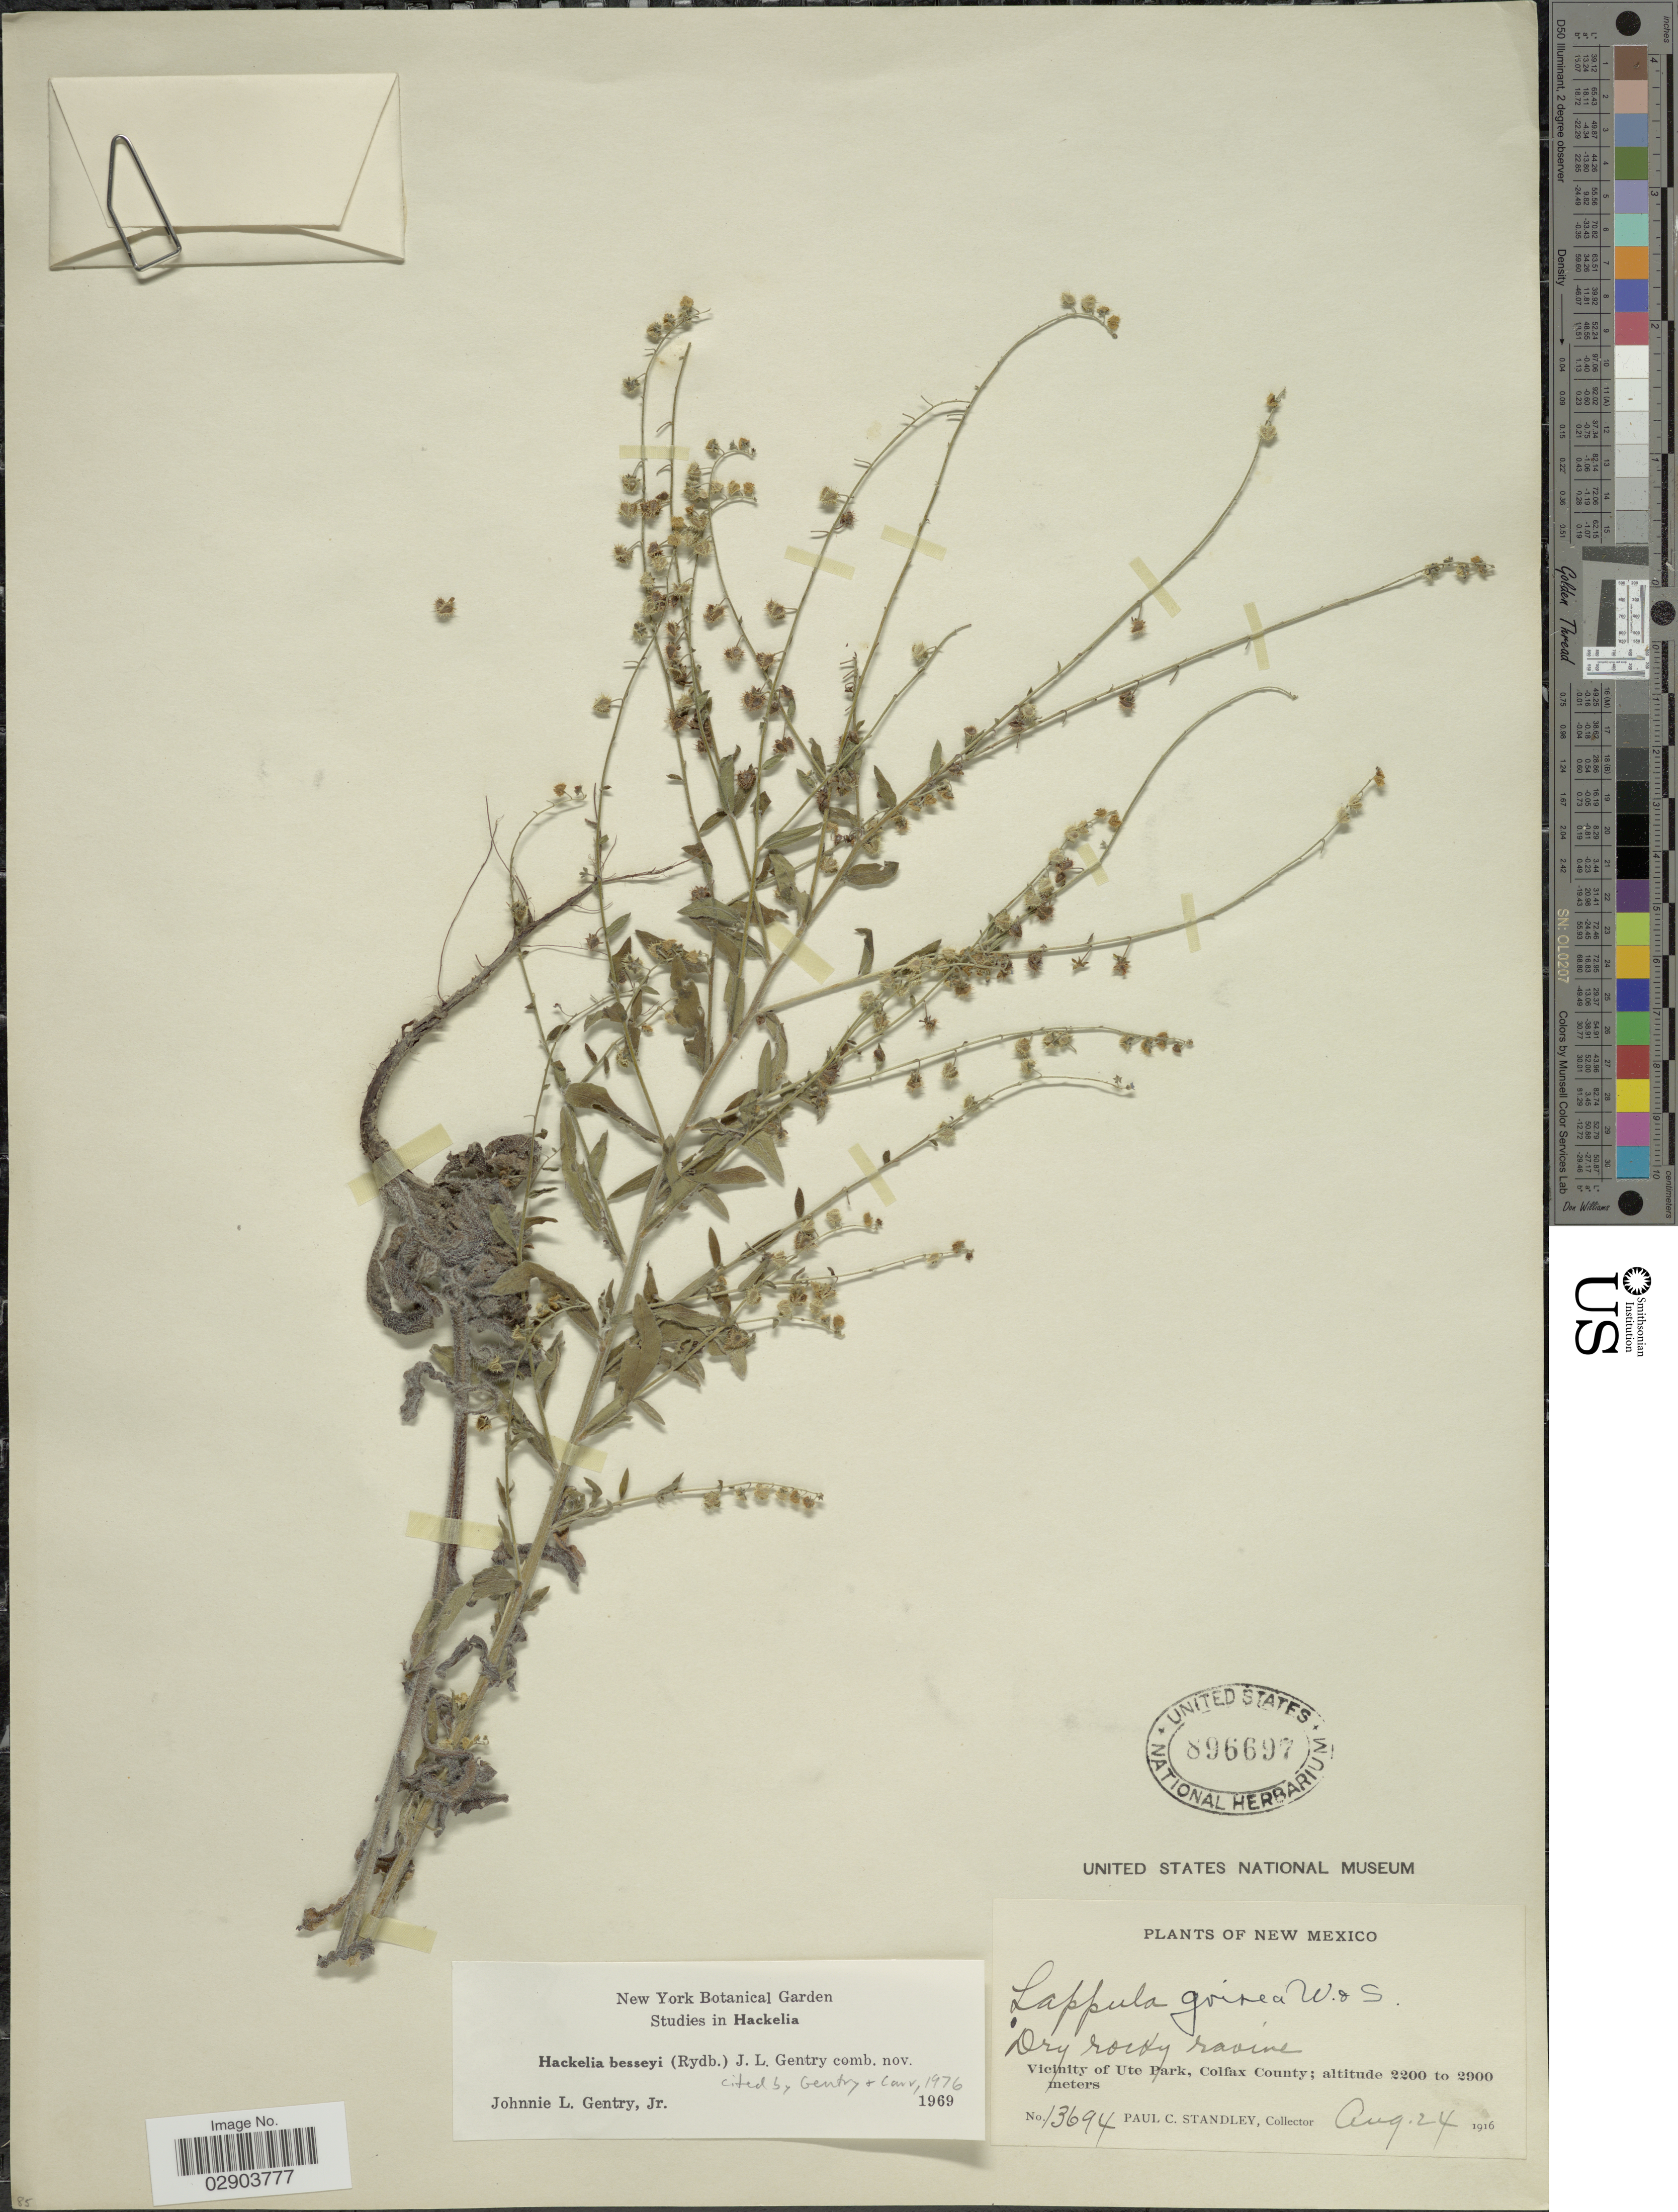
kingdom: Plantae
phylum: Tracheophyta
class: Magnoliopsida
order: Boraginales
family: Boraginaceae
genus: Hackelia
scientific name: Hackelia besseyi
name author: (Rydb.) J.L. Gentry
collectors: P. C. Standley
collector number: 13694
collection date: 1916-08-24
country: United States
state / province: New Mexico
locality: Vicinity of Ute Park, Colfax County.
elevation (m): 2200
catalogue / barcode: US 896697